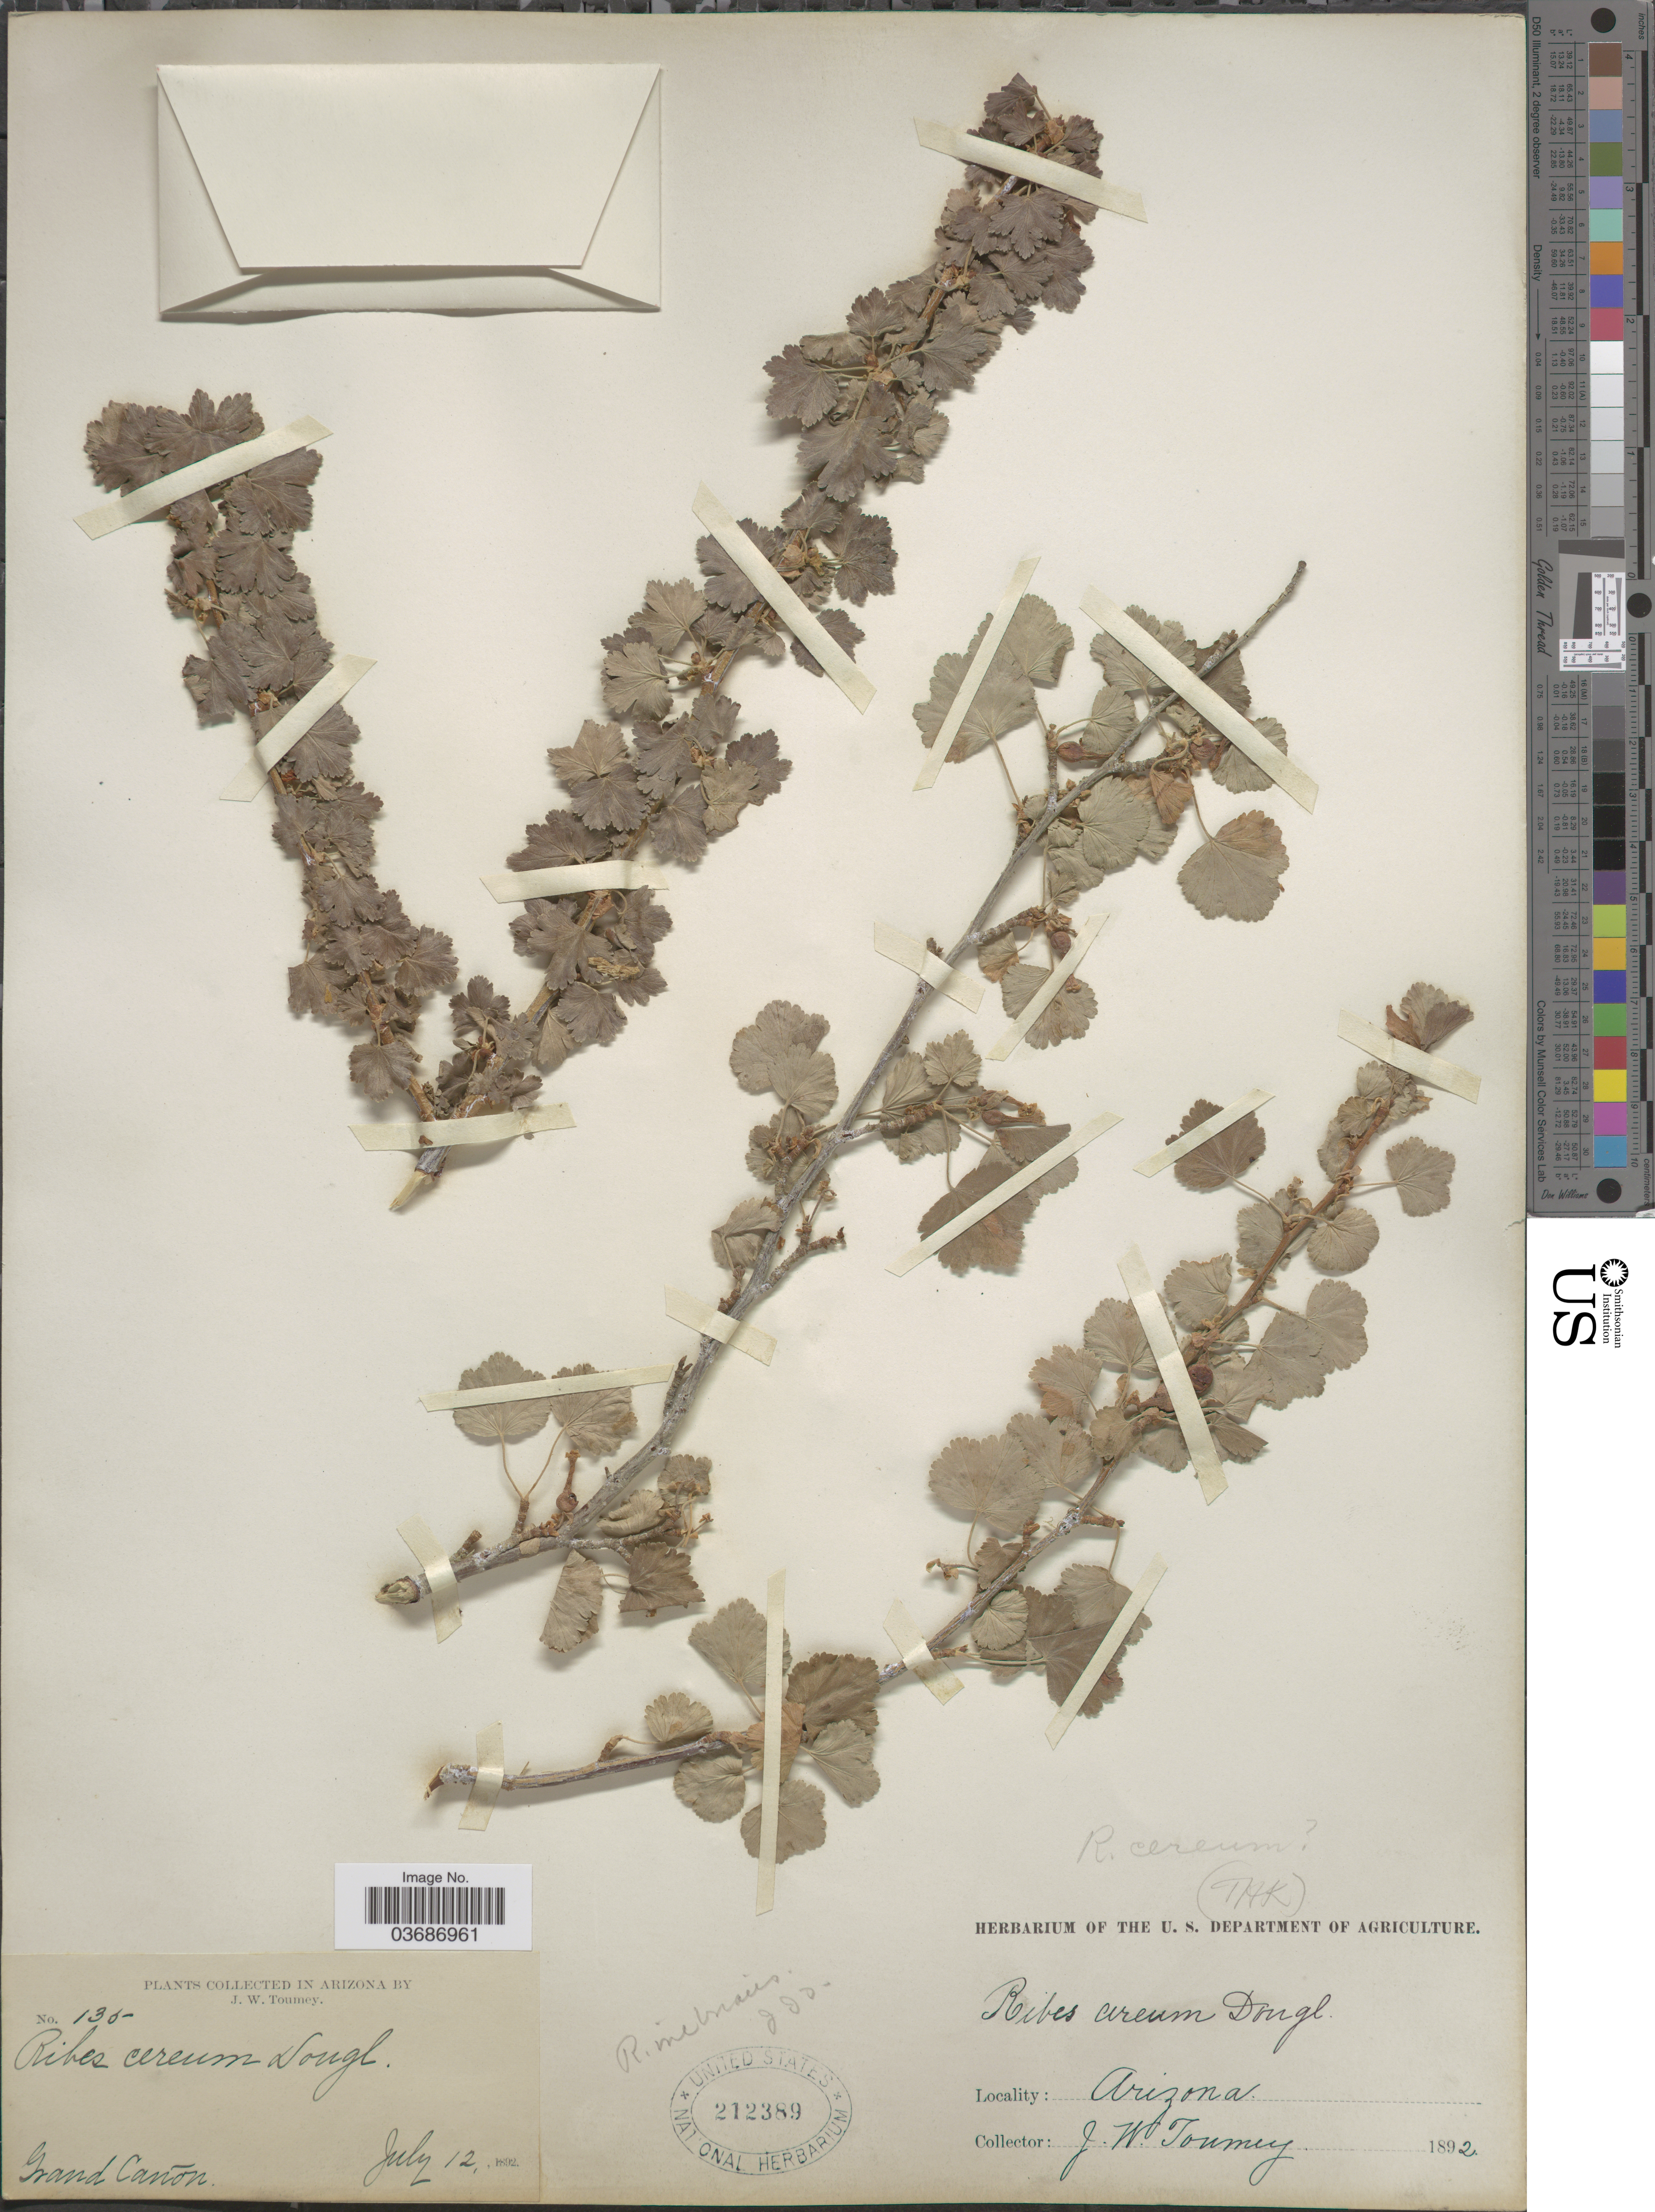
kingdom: Plantae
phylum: Tracheophyta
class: Magnoliopsida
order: Saxifragales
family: Grossulariaceae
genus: Ribes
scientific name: Ribes cereum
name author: Douglas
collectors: J. W. Toumey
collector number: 135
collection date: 1892-07-12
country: United States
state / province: Arizona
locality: Grand Cañon.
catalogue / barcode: US 212389